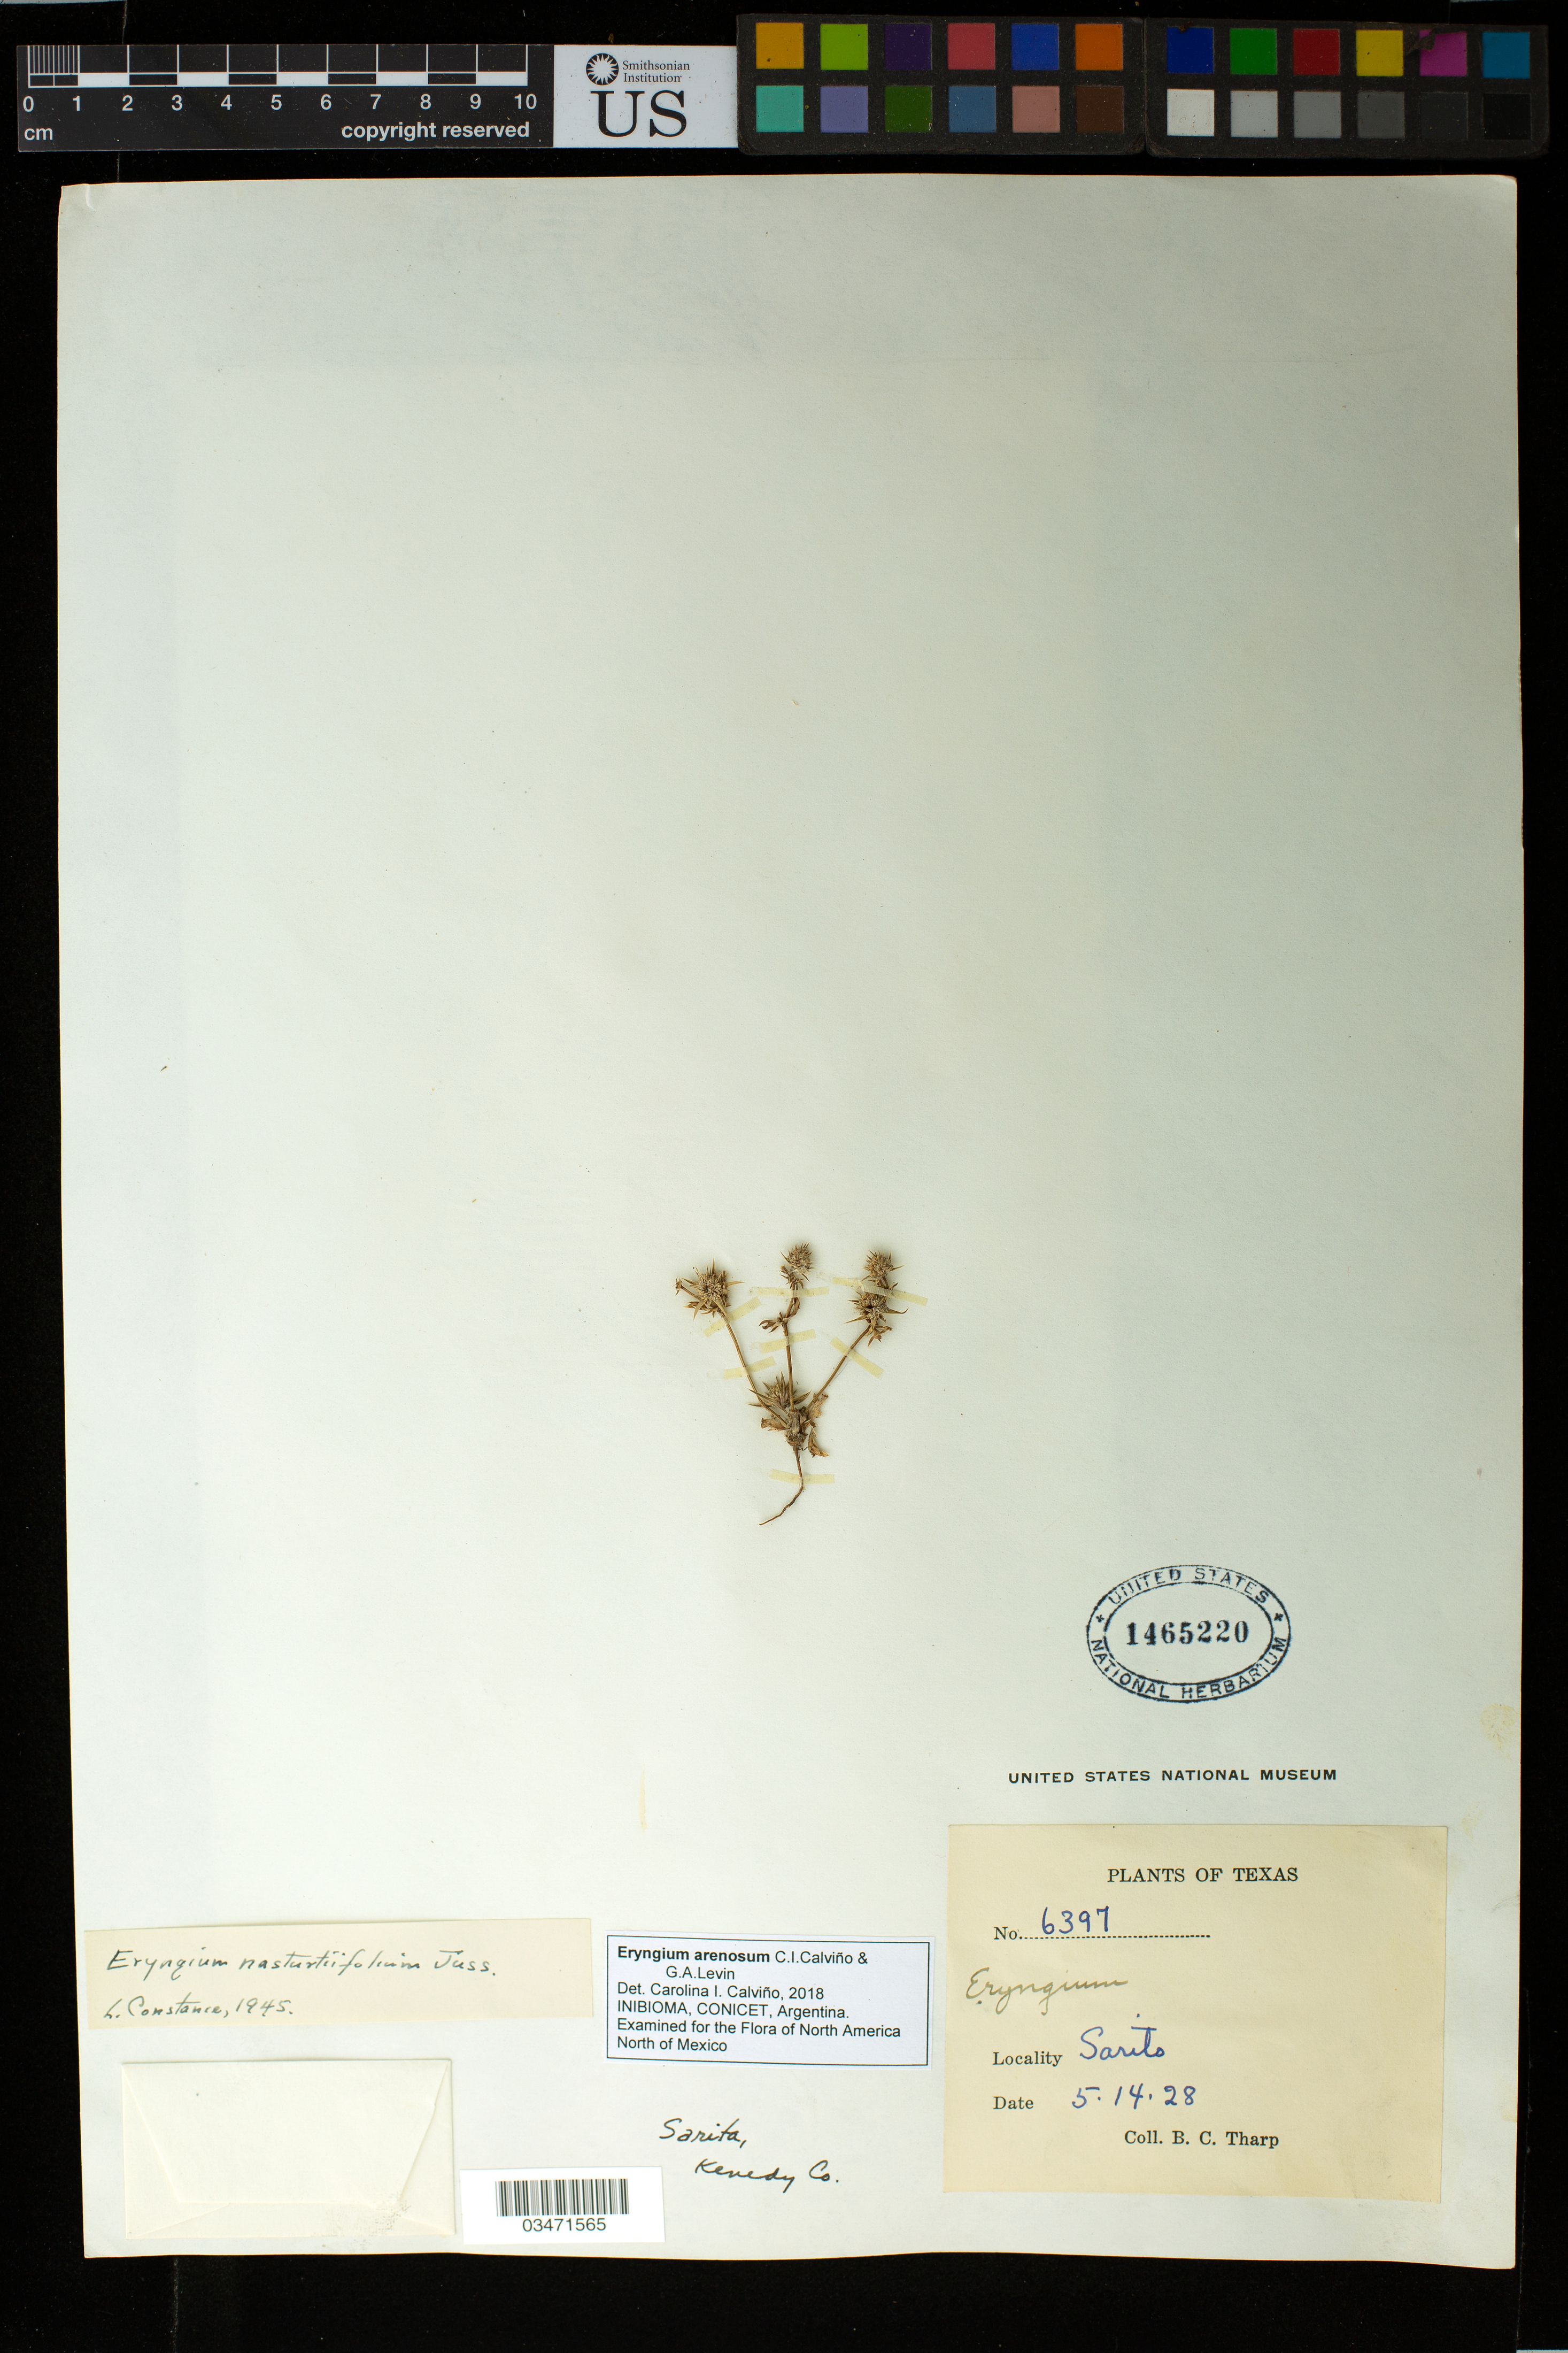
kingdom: Plantae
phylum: Tracheophyta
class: Magnoliopsida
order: Apiales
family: Apiaceae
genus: Eryngium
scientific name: Eryngium arenosum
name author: C.I. Calviño & G.A. Levin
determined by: Calviño, C. I.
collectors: B. C. Tharp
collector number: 6397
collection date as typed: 5.14.28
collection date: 1928-05-14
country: United States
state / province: Texas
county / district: Kenedy County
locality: Sarita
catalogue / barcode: US 1465220